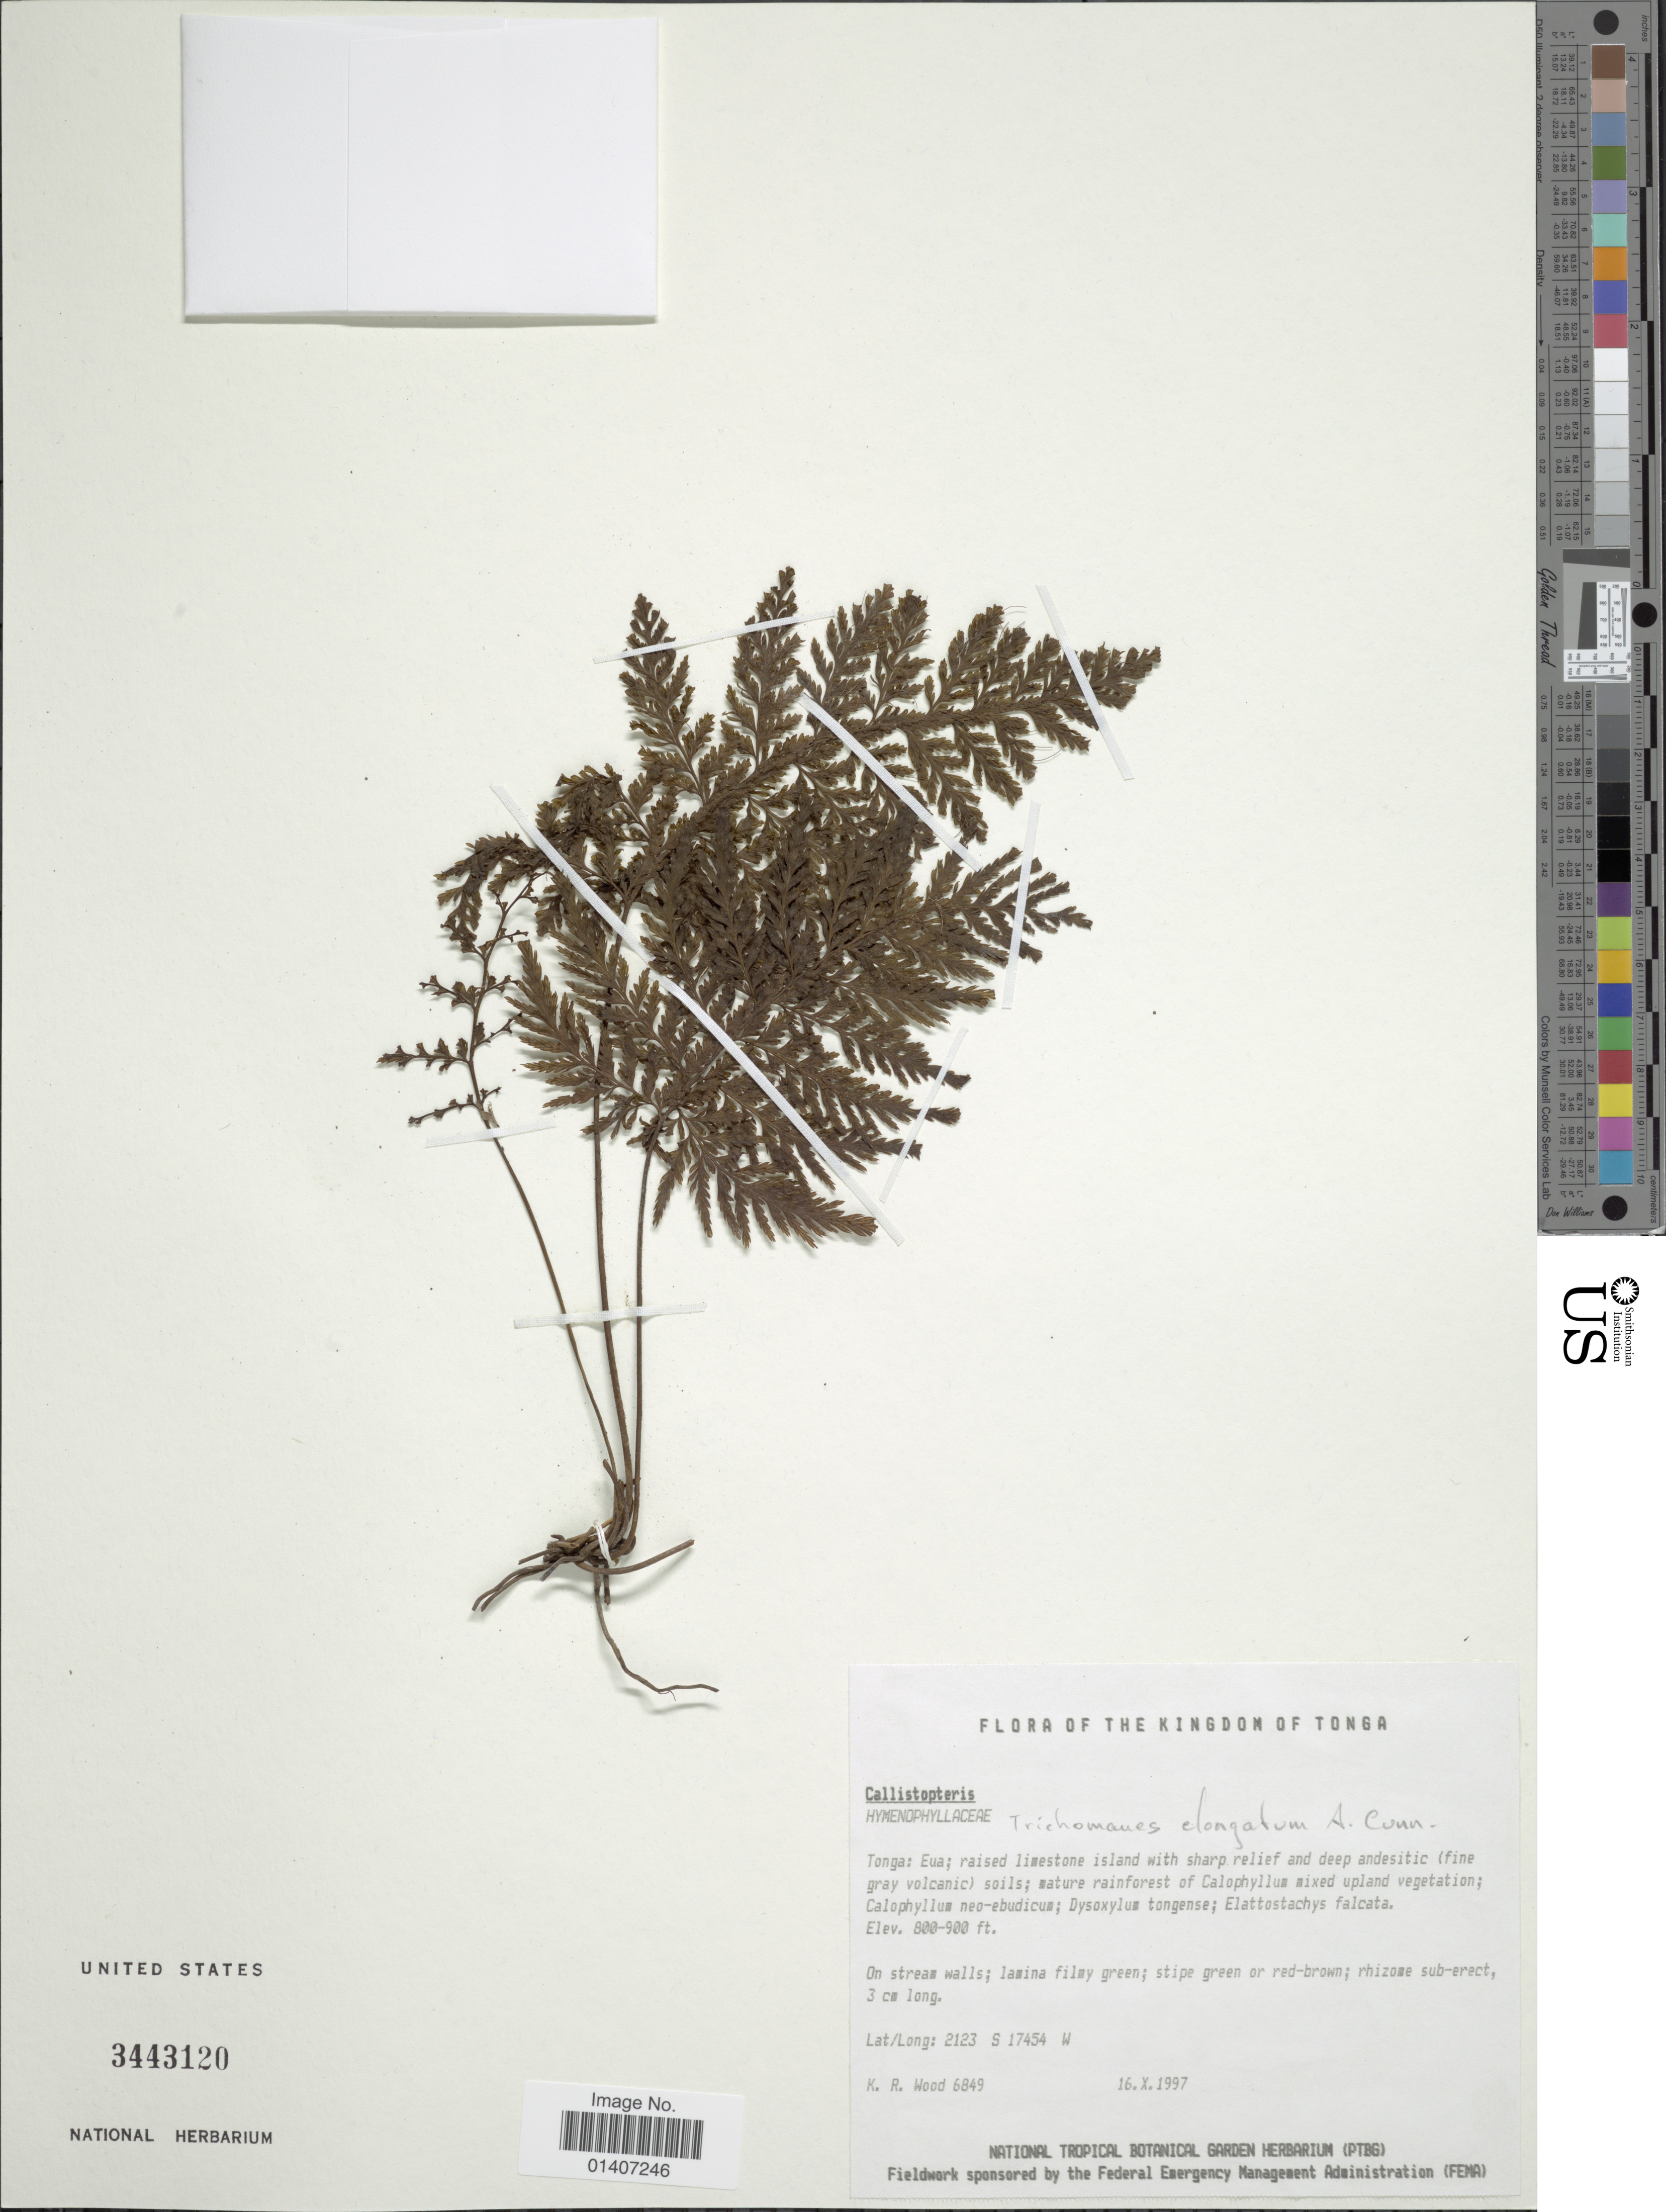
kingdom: Plantae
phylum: Tracheophyta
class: Polypodiopsida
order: Hymenophyllales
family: Hymenophyllaceae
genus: Abrodictyum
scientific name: Abrodictyum elongatum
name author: (A. Cunn.) Ebihara & K. Iwats.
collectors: K. R. Wood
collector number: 6849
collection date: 1997-10-16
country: Tonga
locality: Eu; raised limestone island with sharp relief and deep andesitic (fine gray volcanic) soils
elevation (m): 244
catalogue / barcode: US 3443120